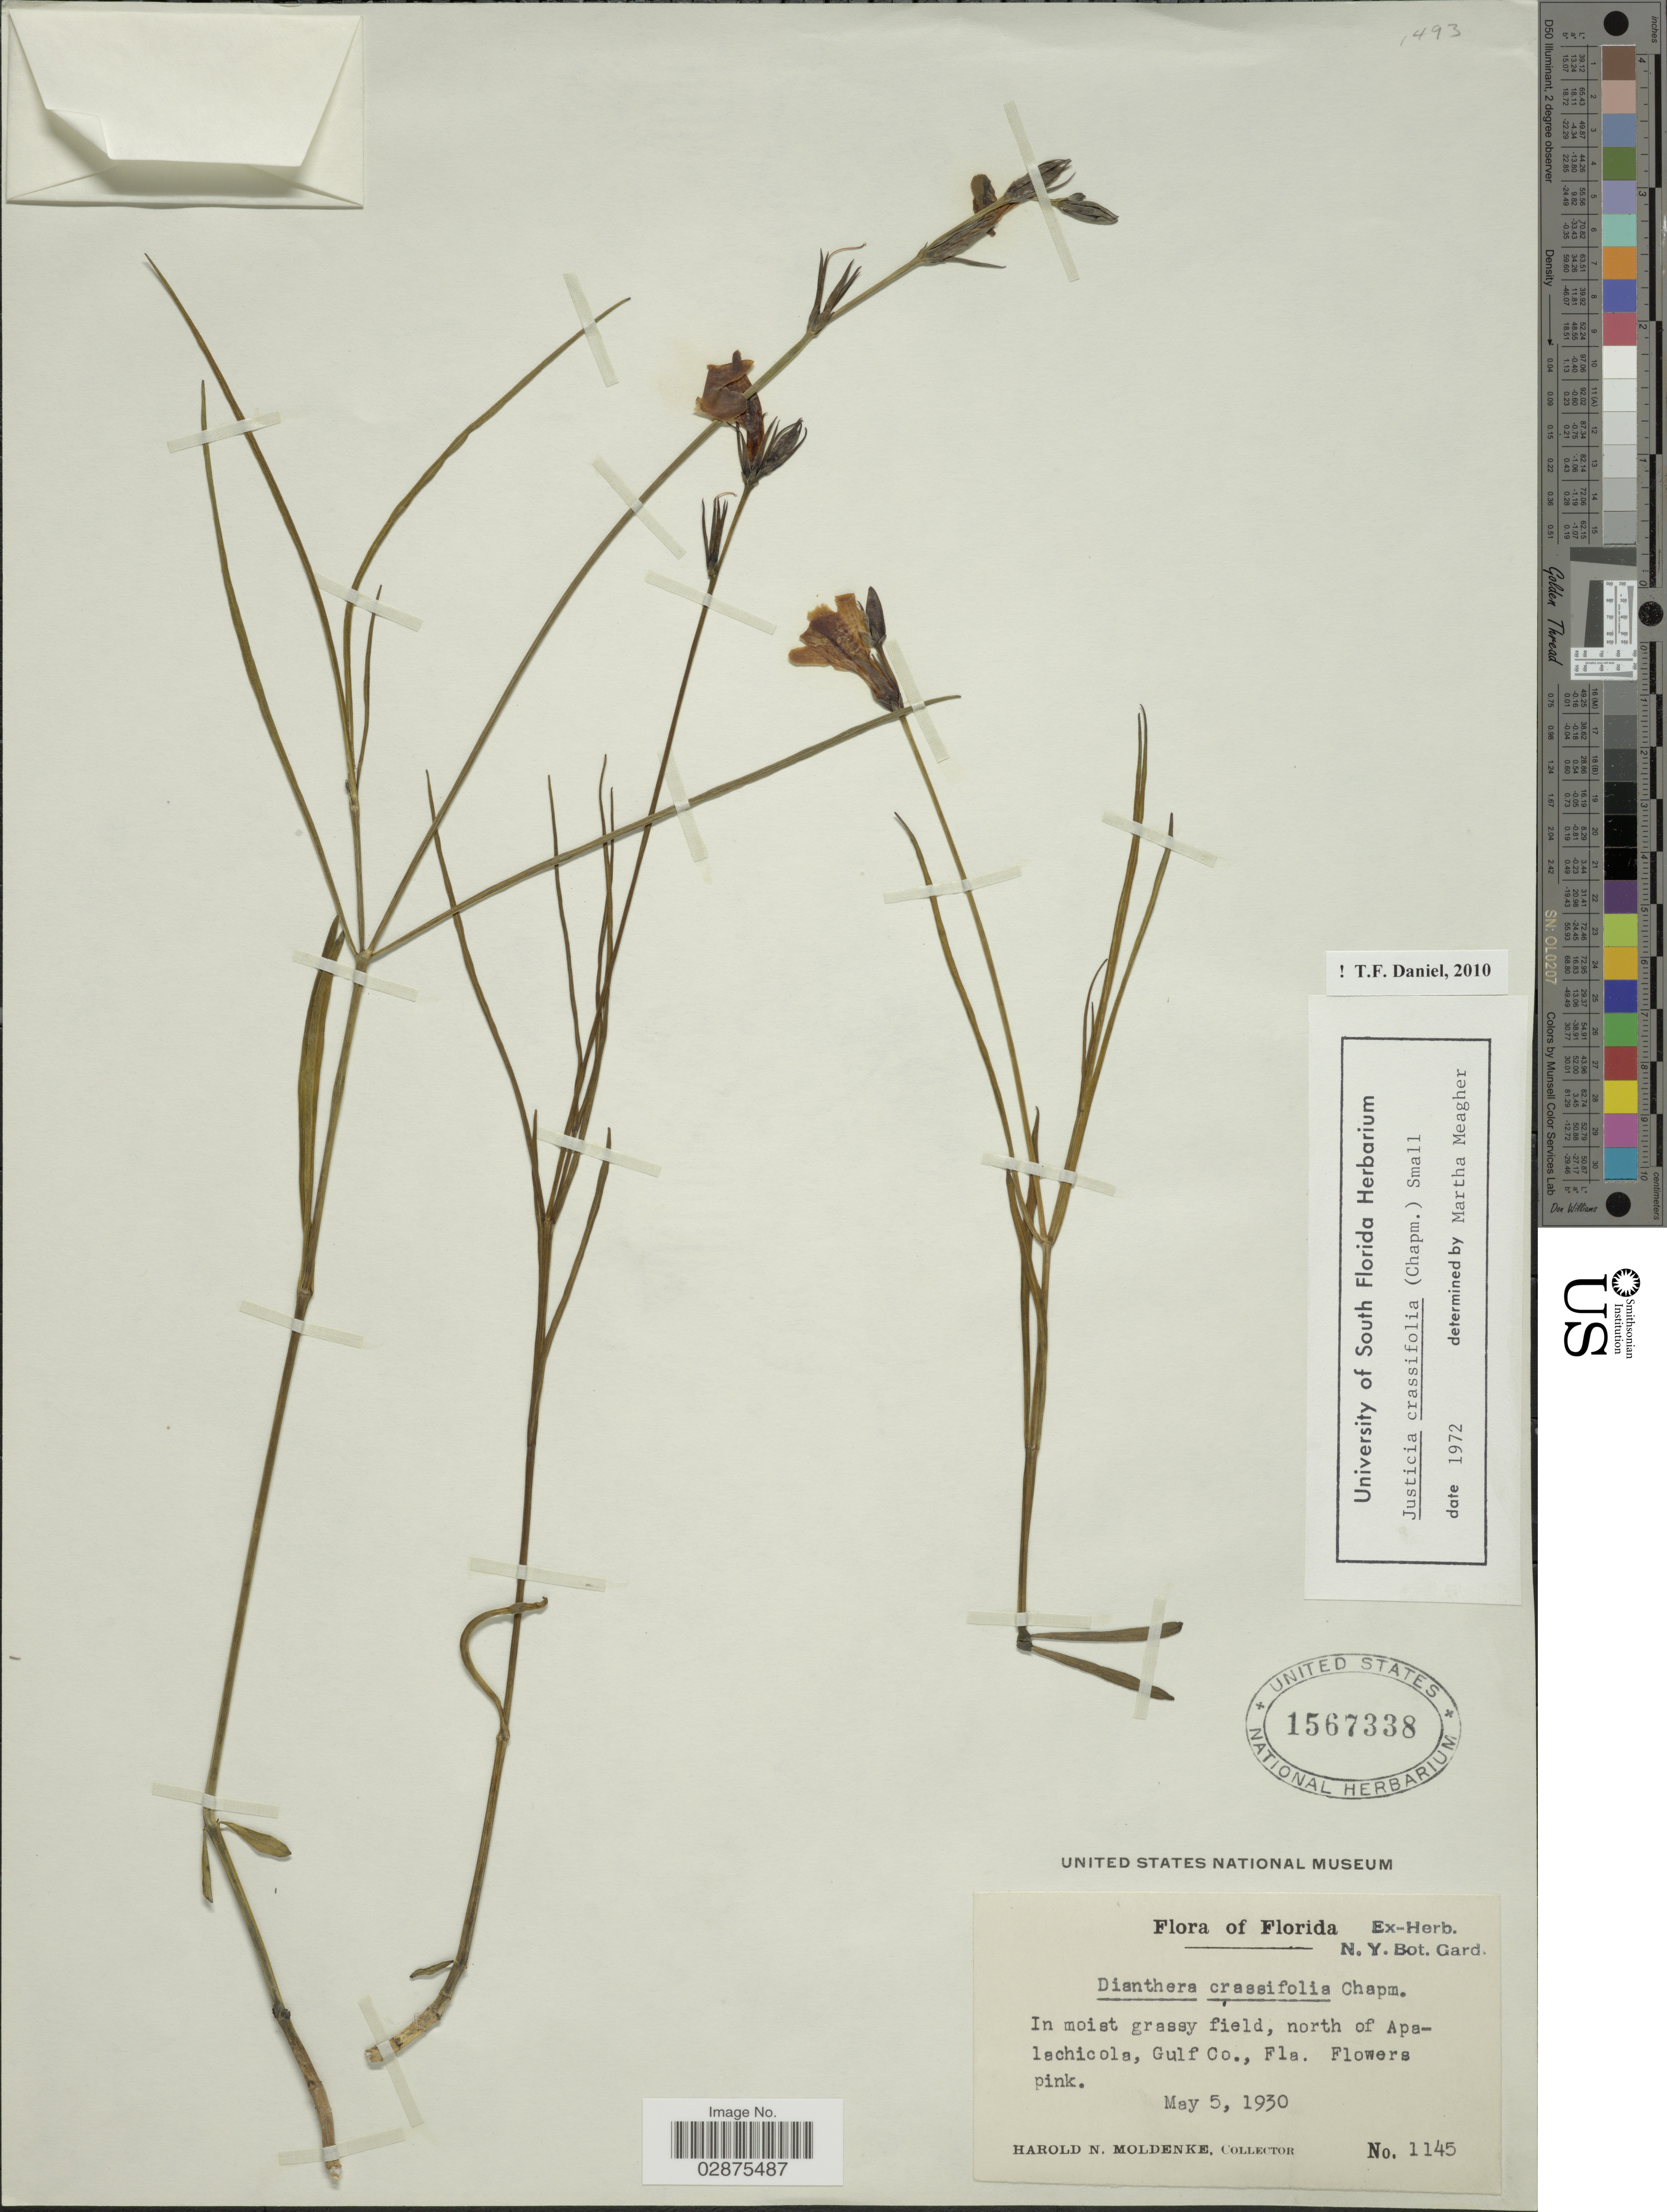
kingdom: Plantae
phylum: Tracheophyta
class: Magnoliopsida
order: Lamiales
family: Acanthaceae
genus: Justicia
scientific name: Justicia crassifolia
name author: (Chapm.) Chapm. ex Small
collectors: H. N. Moldenke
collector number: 1145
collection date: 1930-05-05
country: United States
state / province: Florida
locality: In moist grassy field, north of Apalachicola, Gulf Co., Fla.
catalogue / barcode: US 1567338